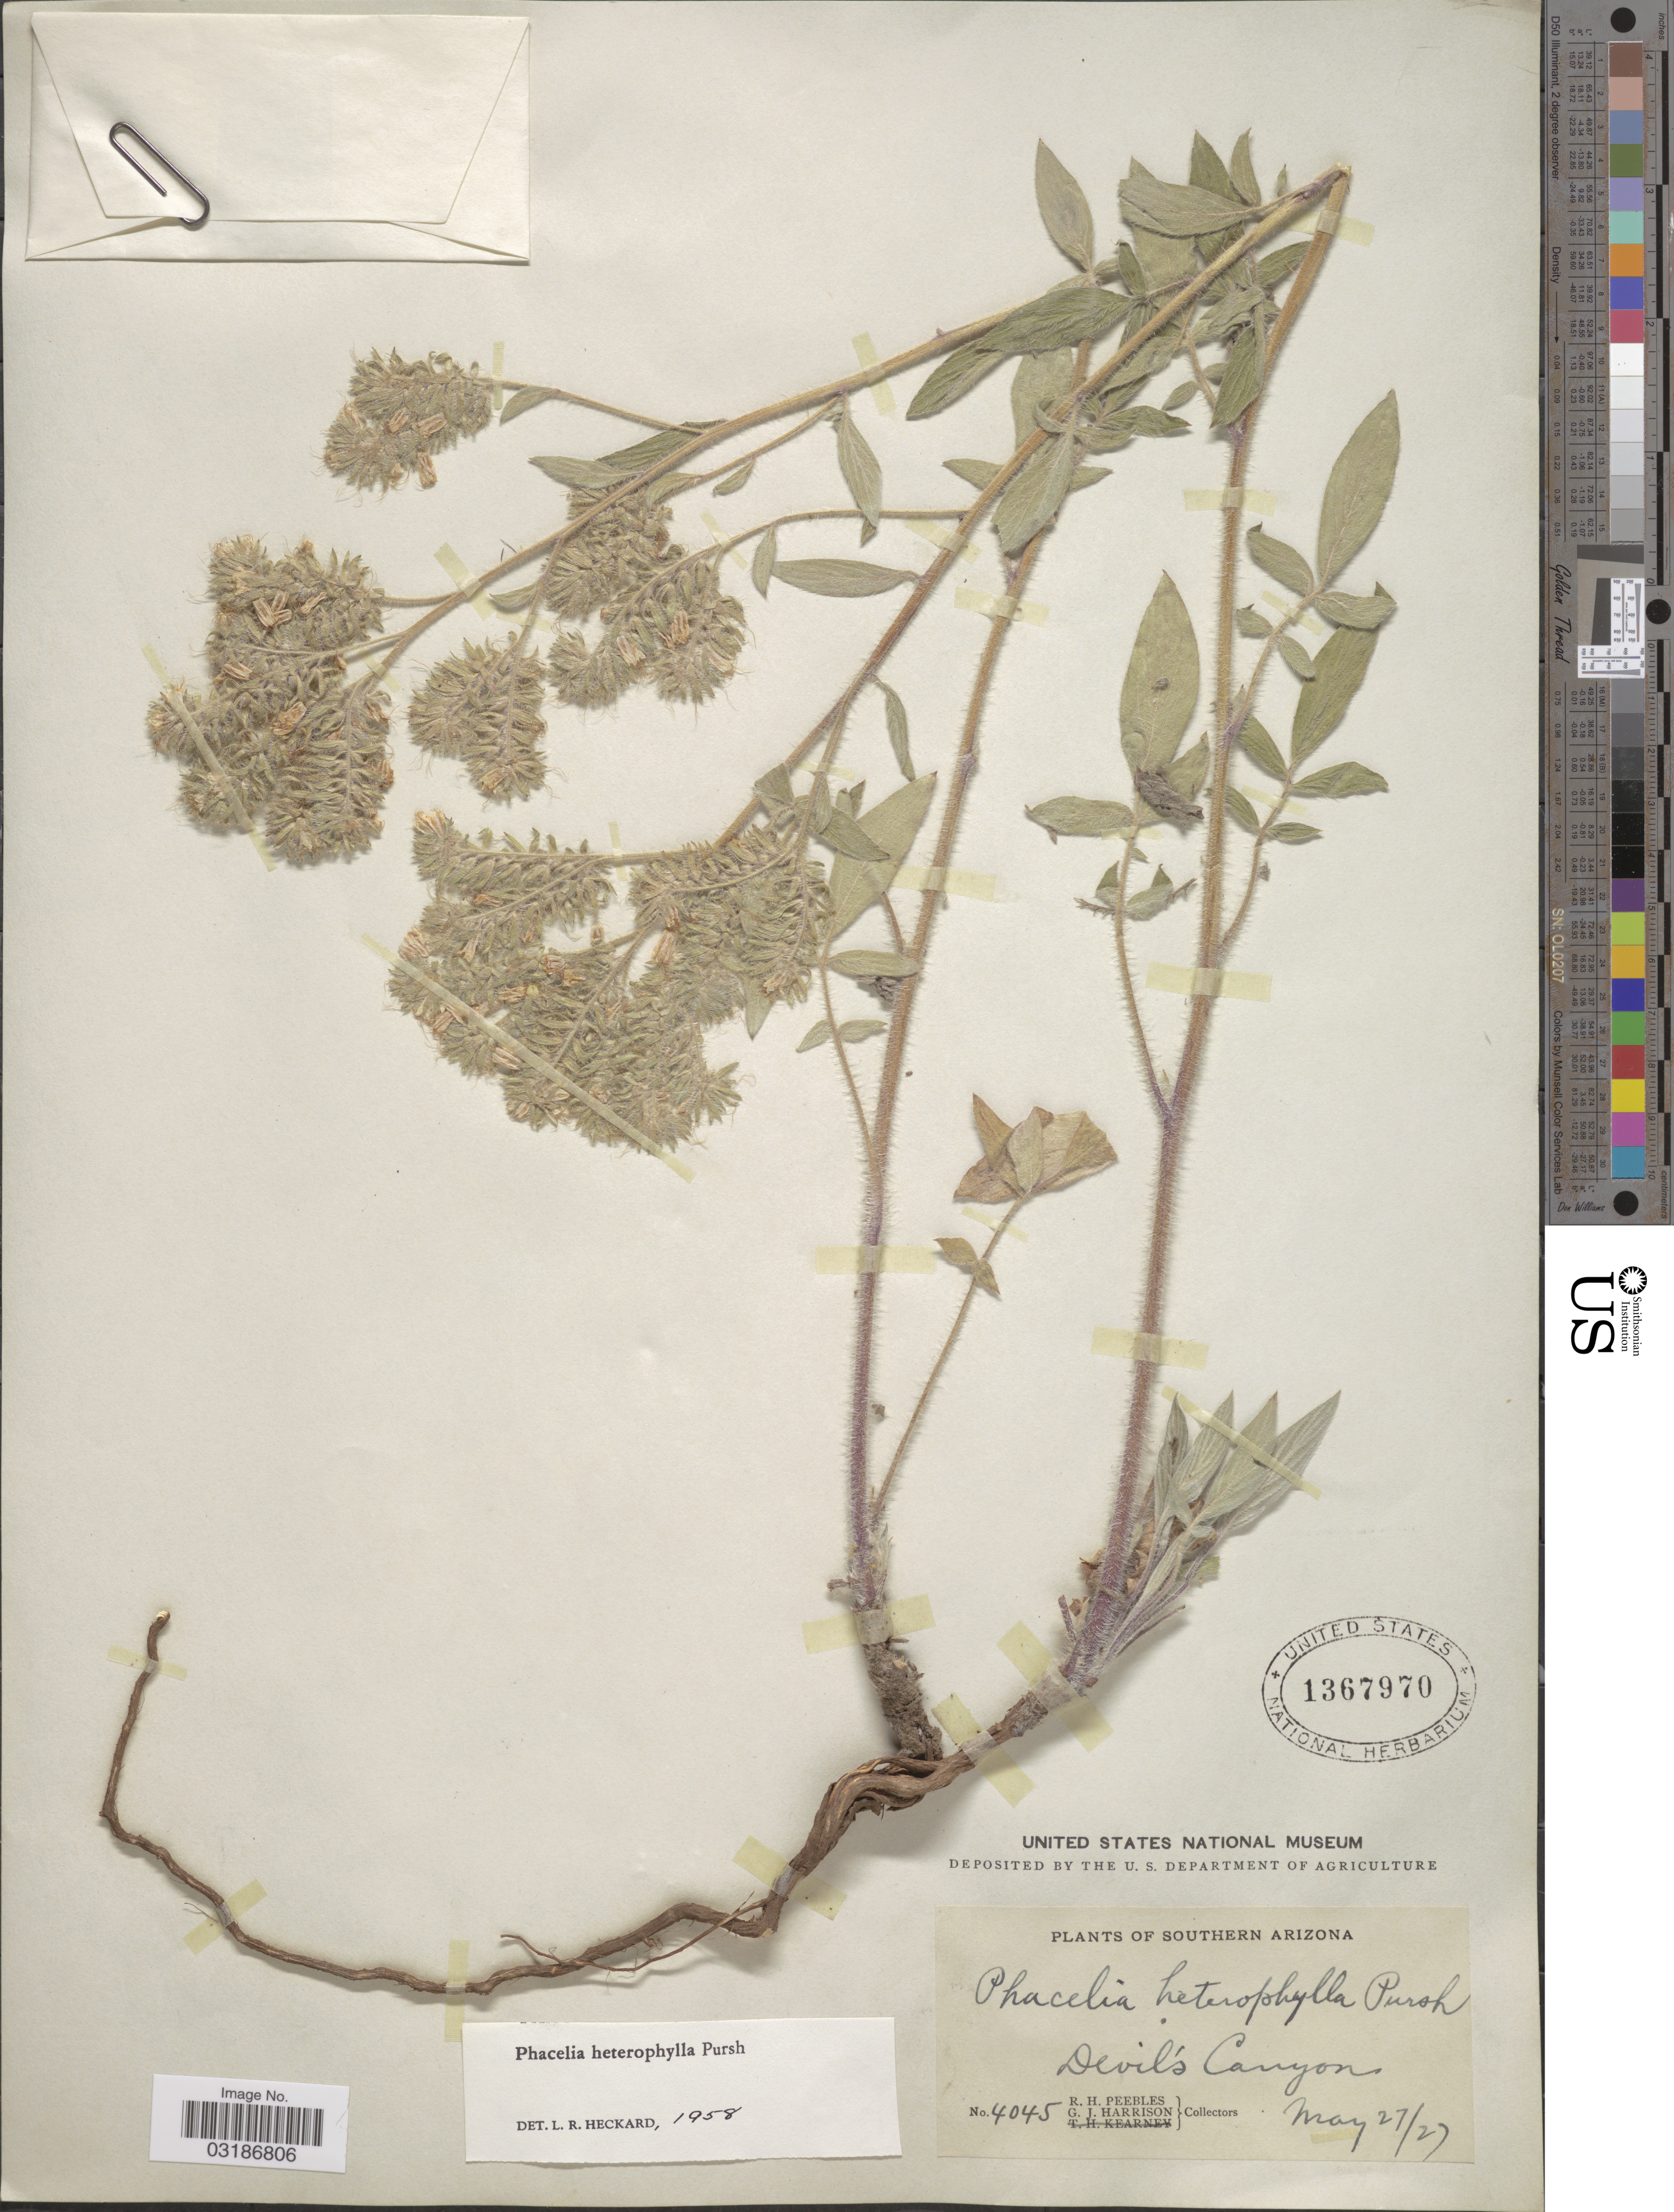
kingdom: Plantae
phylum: Tracheophyta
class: Magnoliopsida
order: Boraginales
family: Hydrophyllaceae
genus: Phacelia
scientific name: Phacelia heterophylla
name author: Pursh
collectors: R. H. Peebles & G. J. Harrison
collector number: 4045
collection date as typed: Transcribed d/m/y: 27/5/27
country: United States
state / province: Arizona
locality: Southern Arizona. Devil's Canyon.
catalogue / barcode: US 1367970